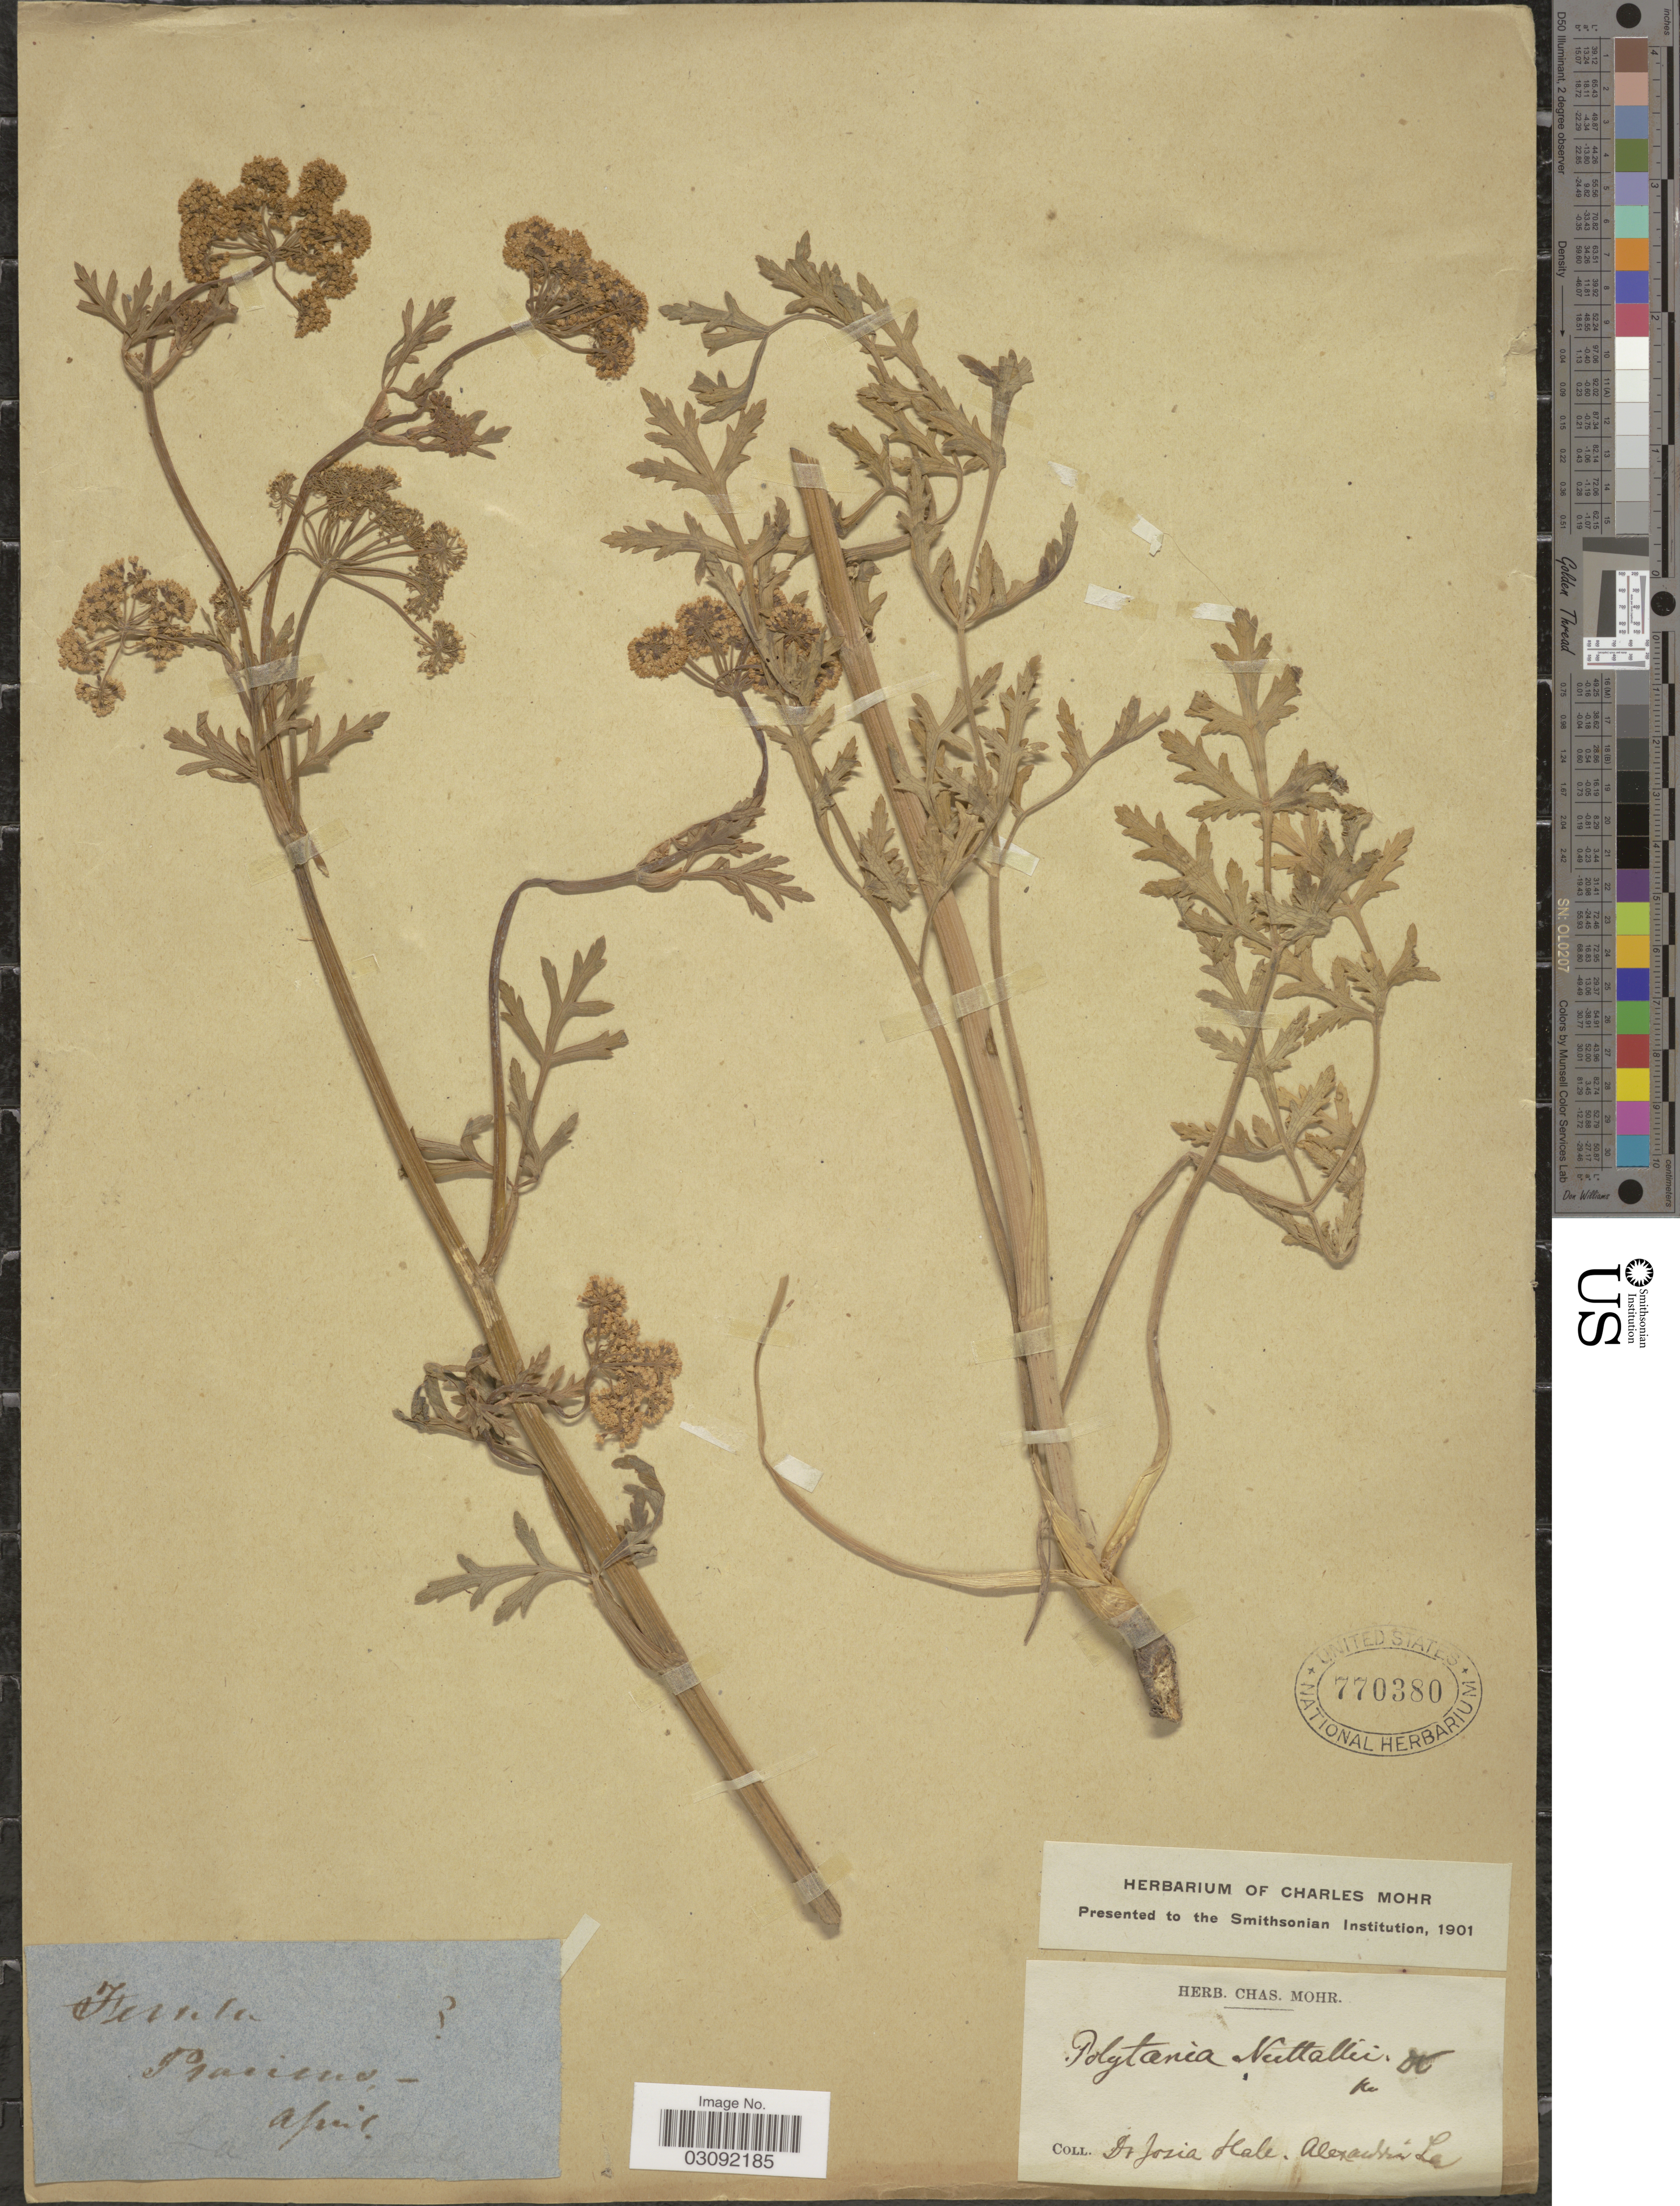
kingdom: Plantae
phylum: Tracheophyta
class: Magnoliopsida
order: Apiales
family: Apiaceae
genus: Polytaenia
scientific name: Polytaenia nuttallii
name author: DC.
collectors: J. Hale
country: United States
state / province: Louisiana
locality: Alexandria La.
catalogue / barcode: US 770380